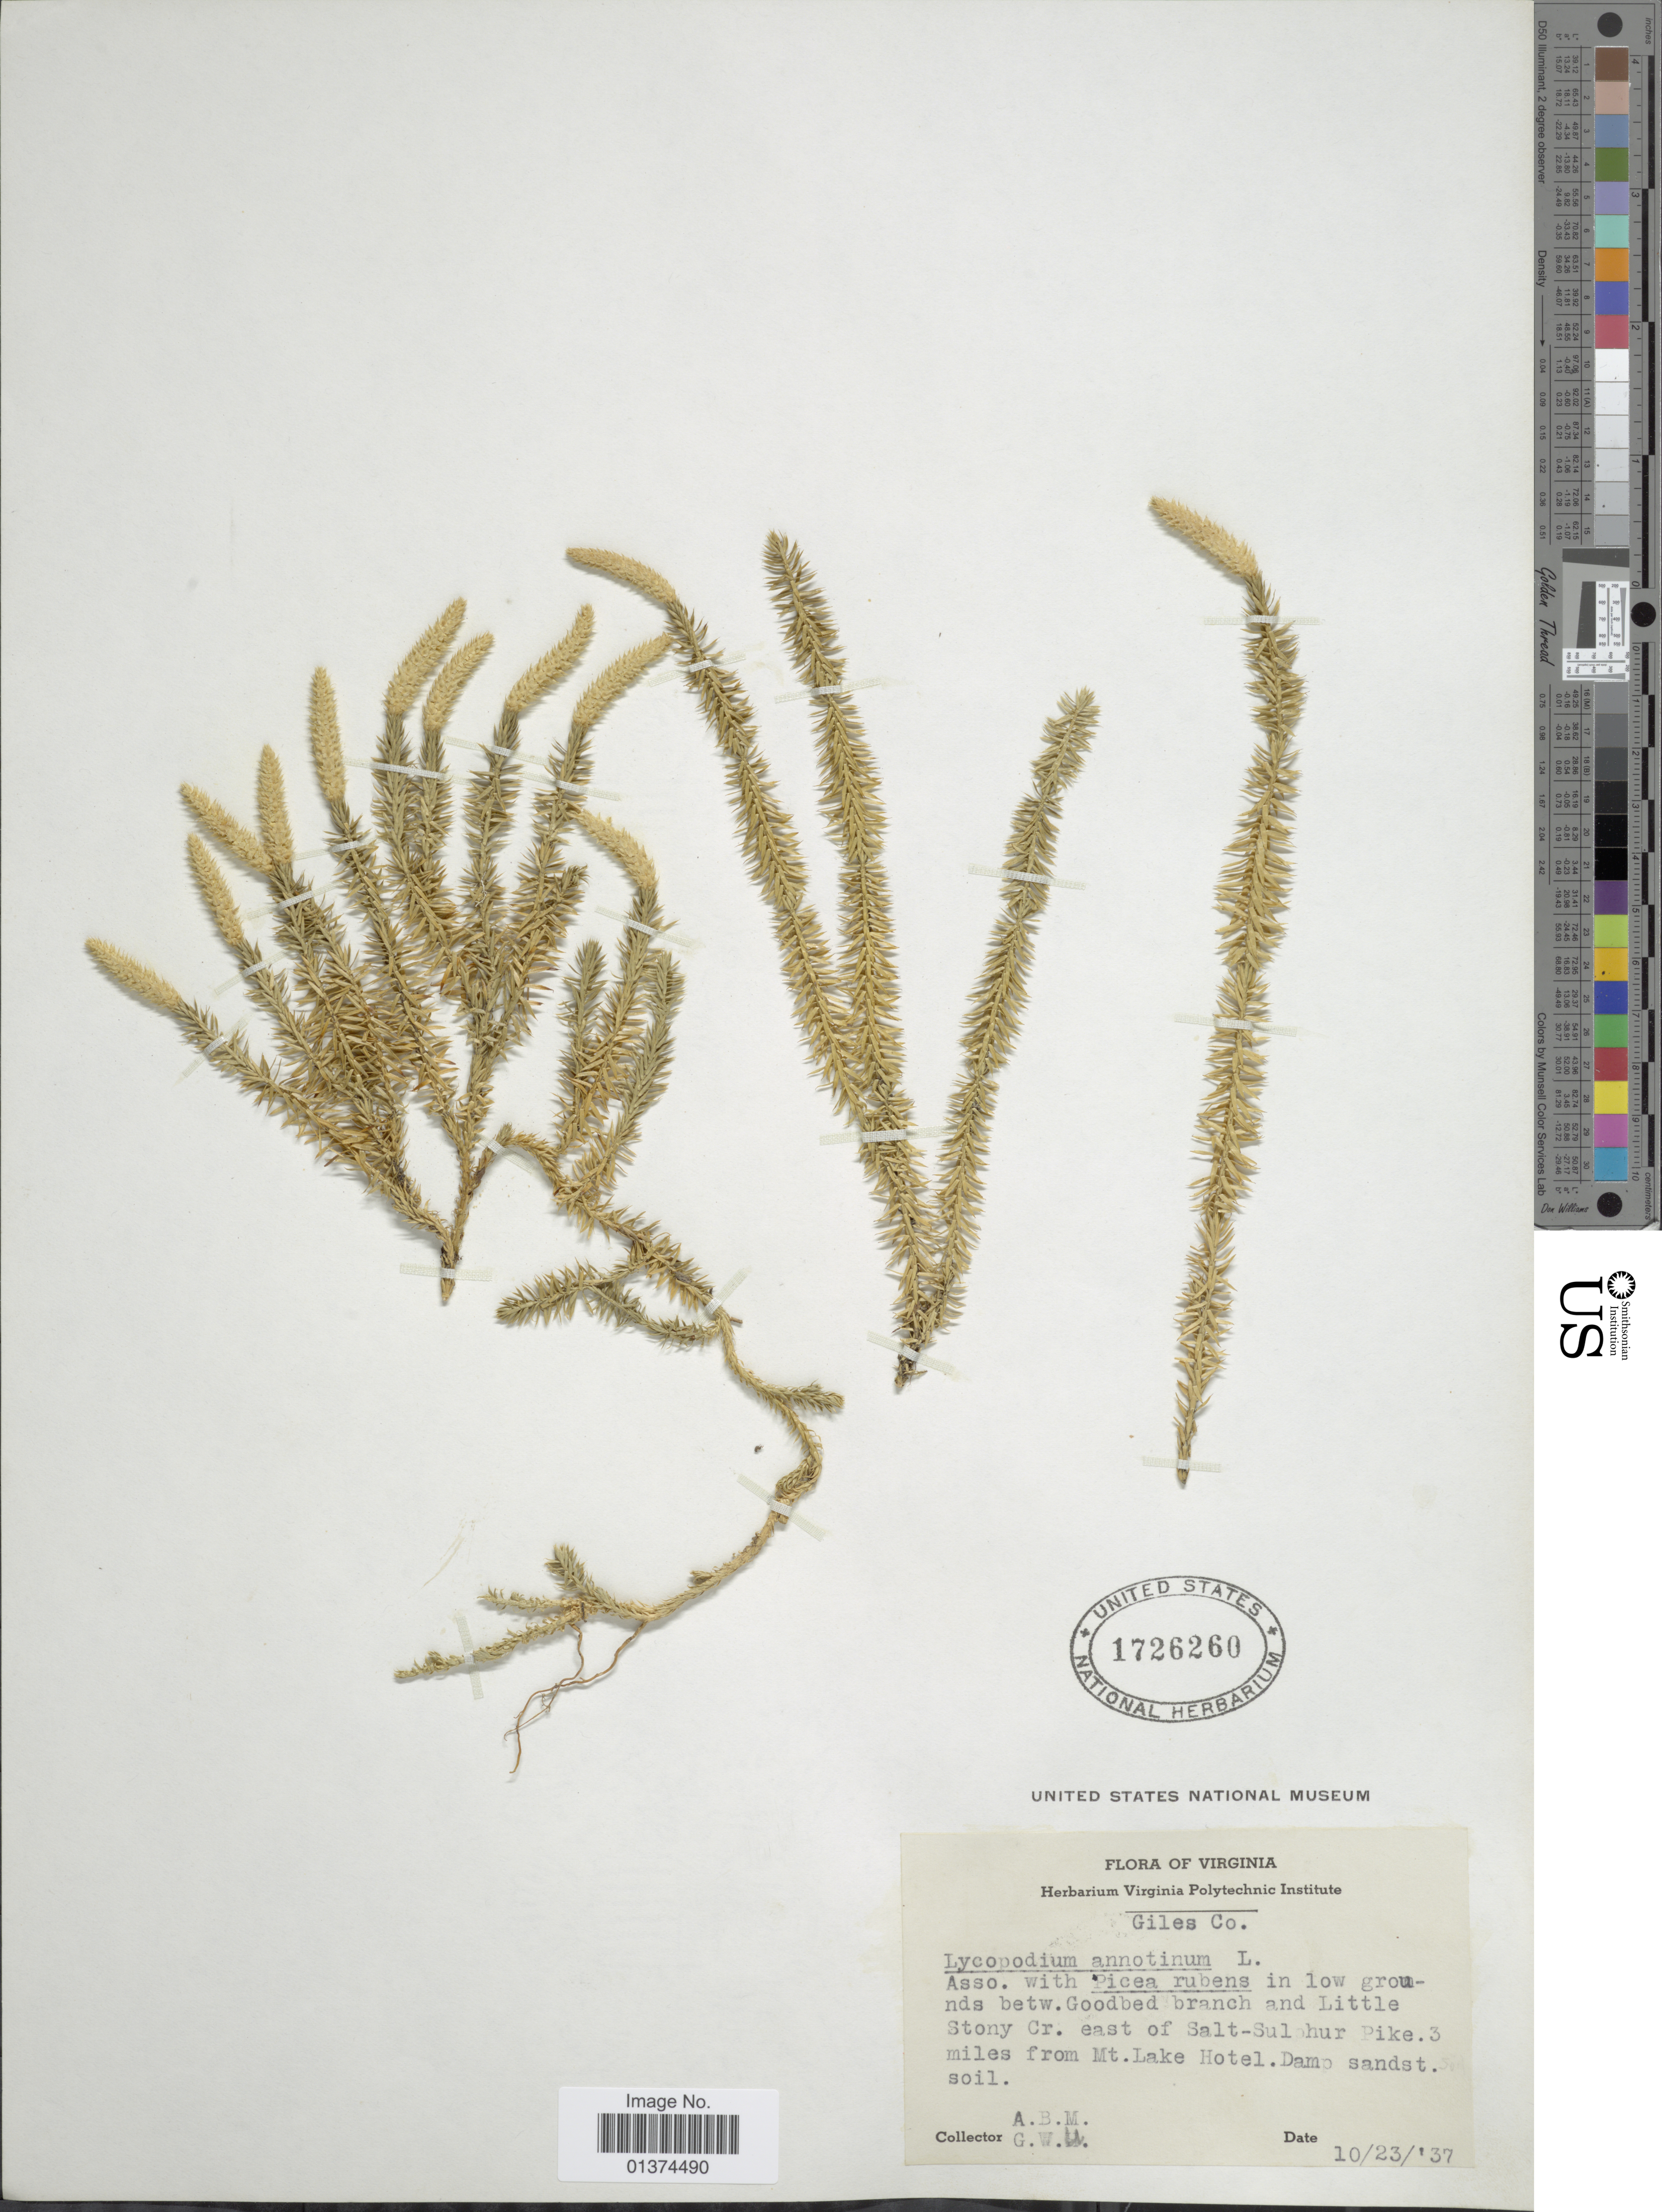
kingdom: Plantae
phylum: Tracheophyta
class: Lycopodiopsida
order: Lycopodiales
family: Lycopodiaceae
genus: Spinulum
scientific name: Spinulum annotinum subsp. annotinum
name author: (L.) A. Haines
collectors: A. B. M. & G. W. U.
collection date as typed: Transcribed d/m/y: 23/10/37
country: United States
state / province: Virginia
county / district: Giles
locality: between Goodbed Branch and Little Stony Creek E of Salt-Sulphur Pike. 3 miles from Mt Lake Hotel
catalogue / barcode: US 1726260